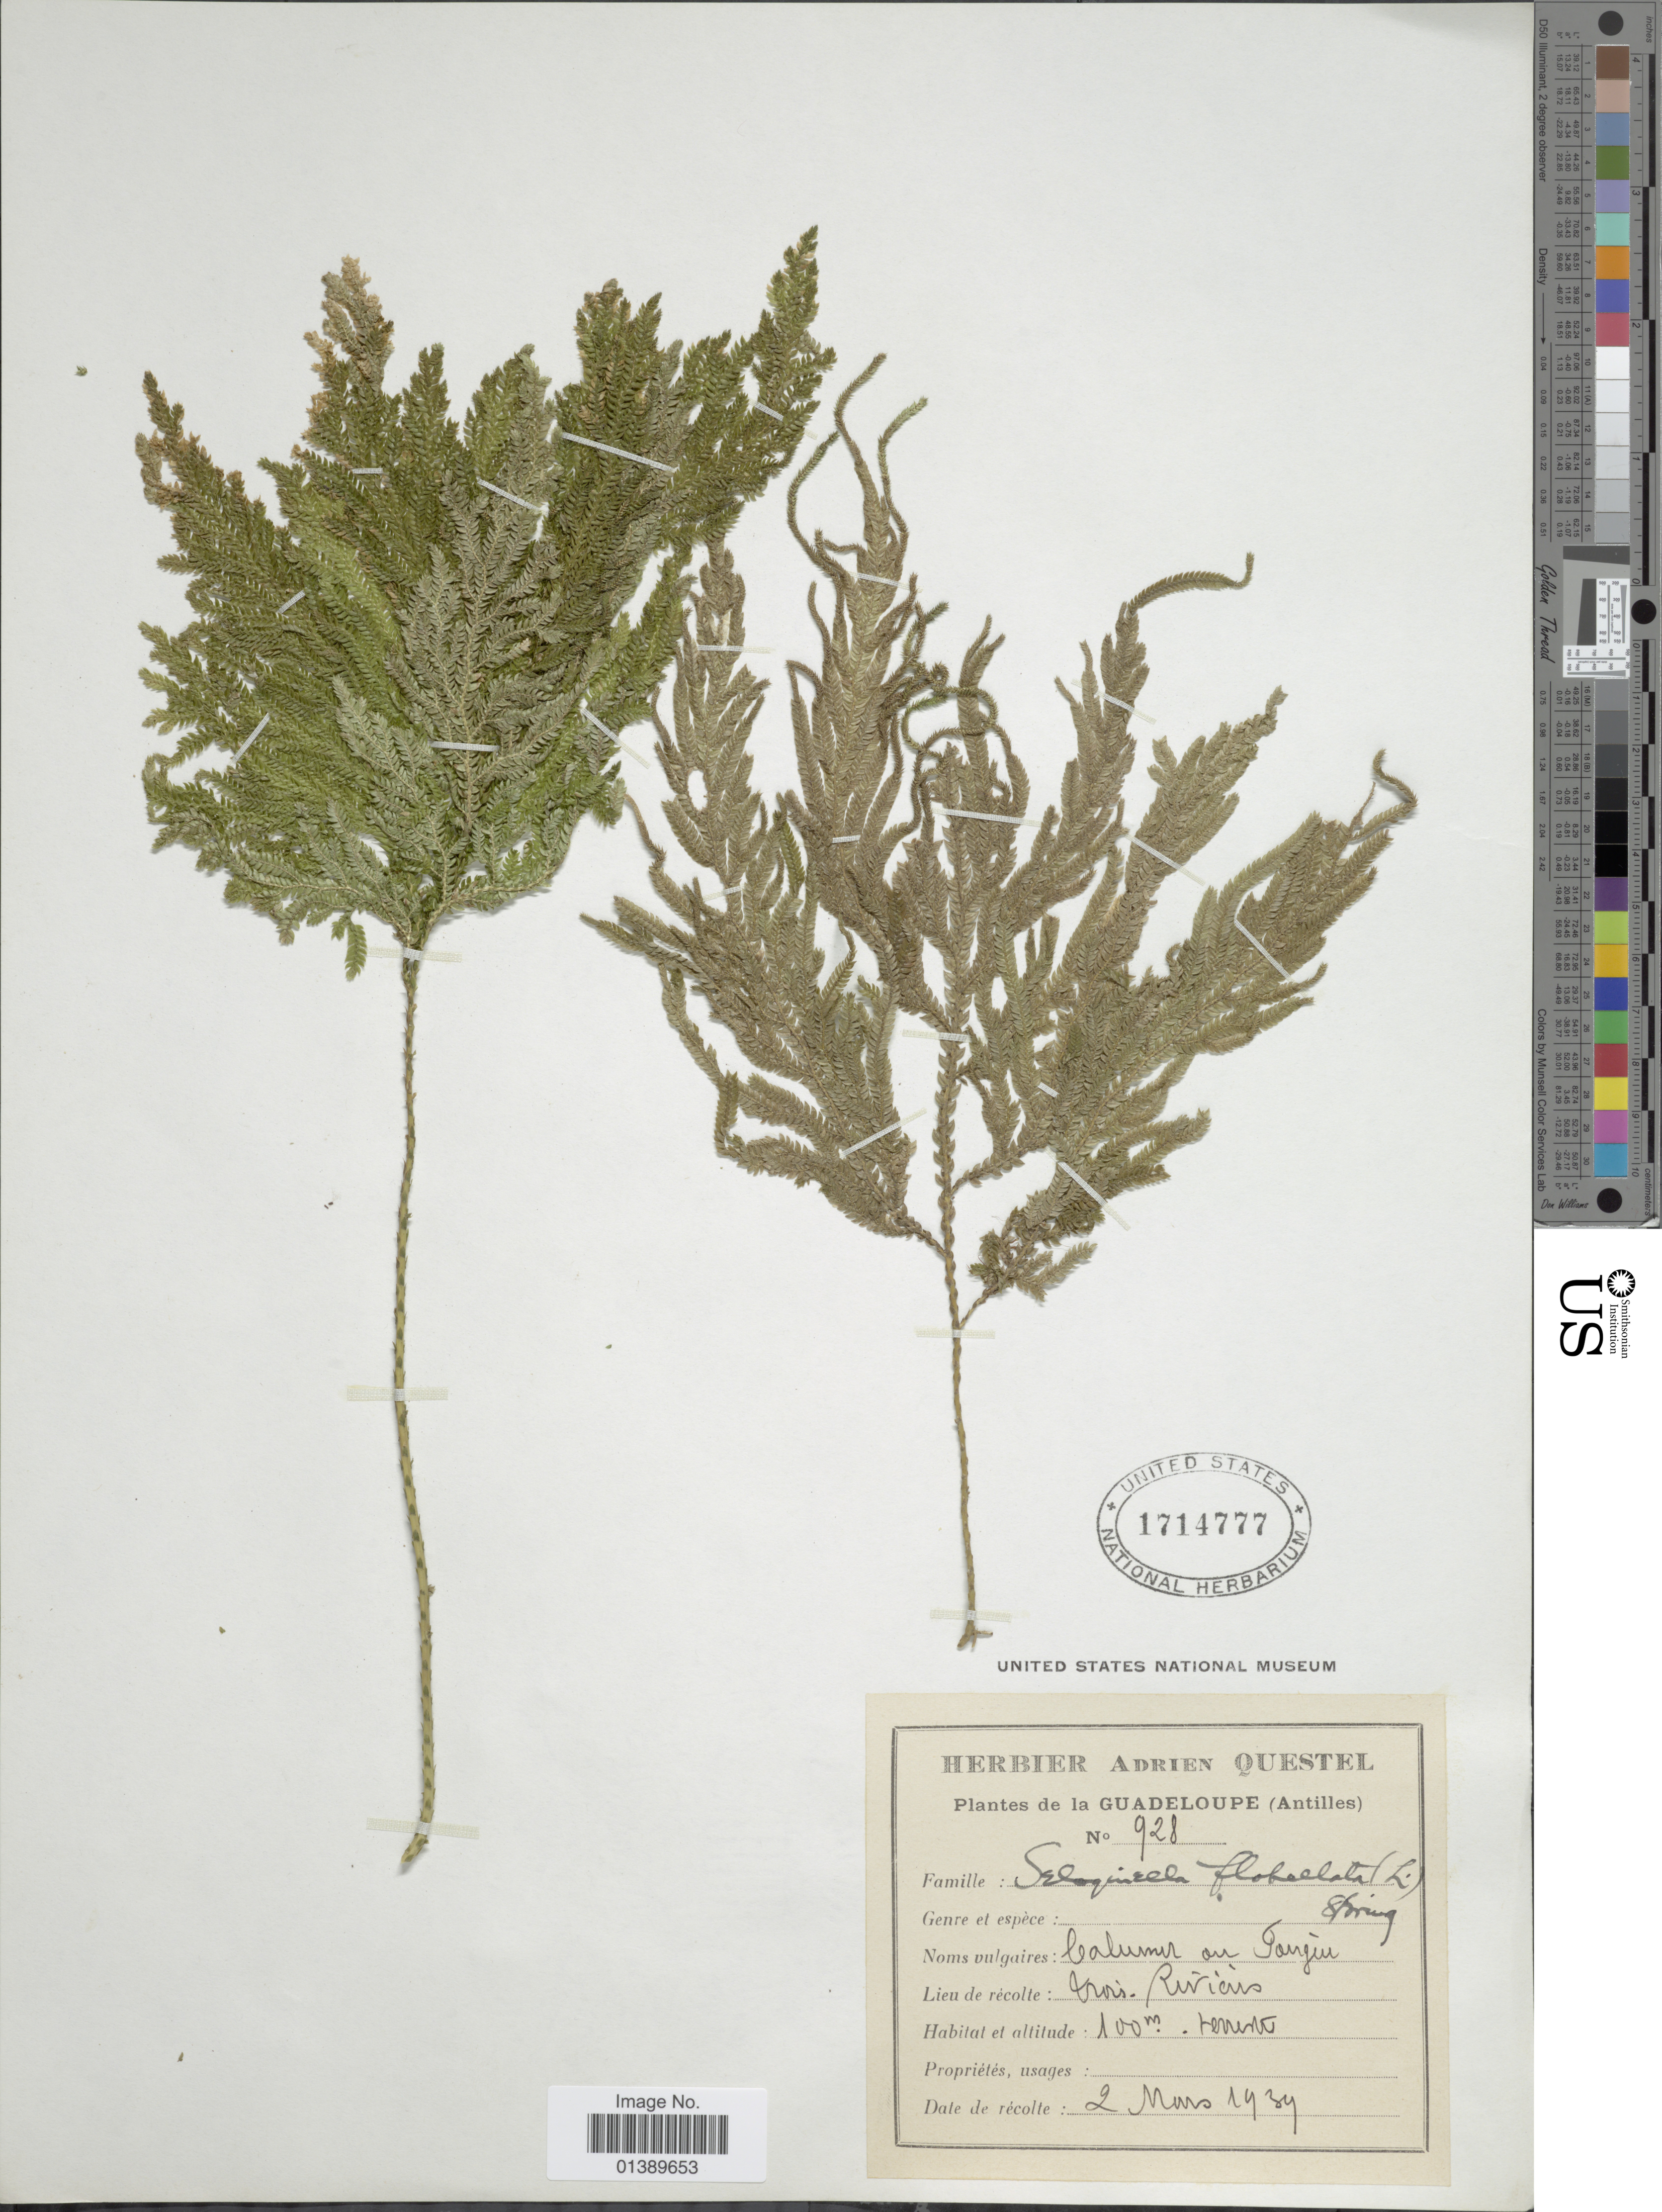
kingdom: Plantae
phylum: Tracheophyta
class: Lycopodiopsida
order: Selaginellales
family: Selaginellaceae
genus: Selaginella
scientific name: Selaginella flabellata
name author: L.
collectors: A. Questel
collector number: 928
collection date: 1939-03-02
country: Guadeloupe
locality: Bois-Riviers.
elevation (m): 100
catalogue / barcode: US 1714777